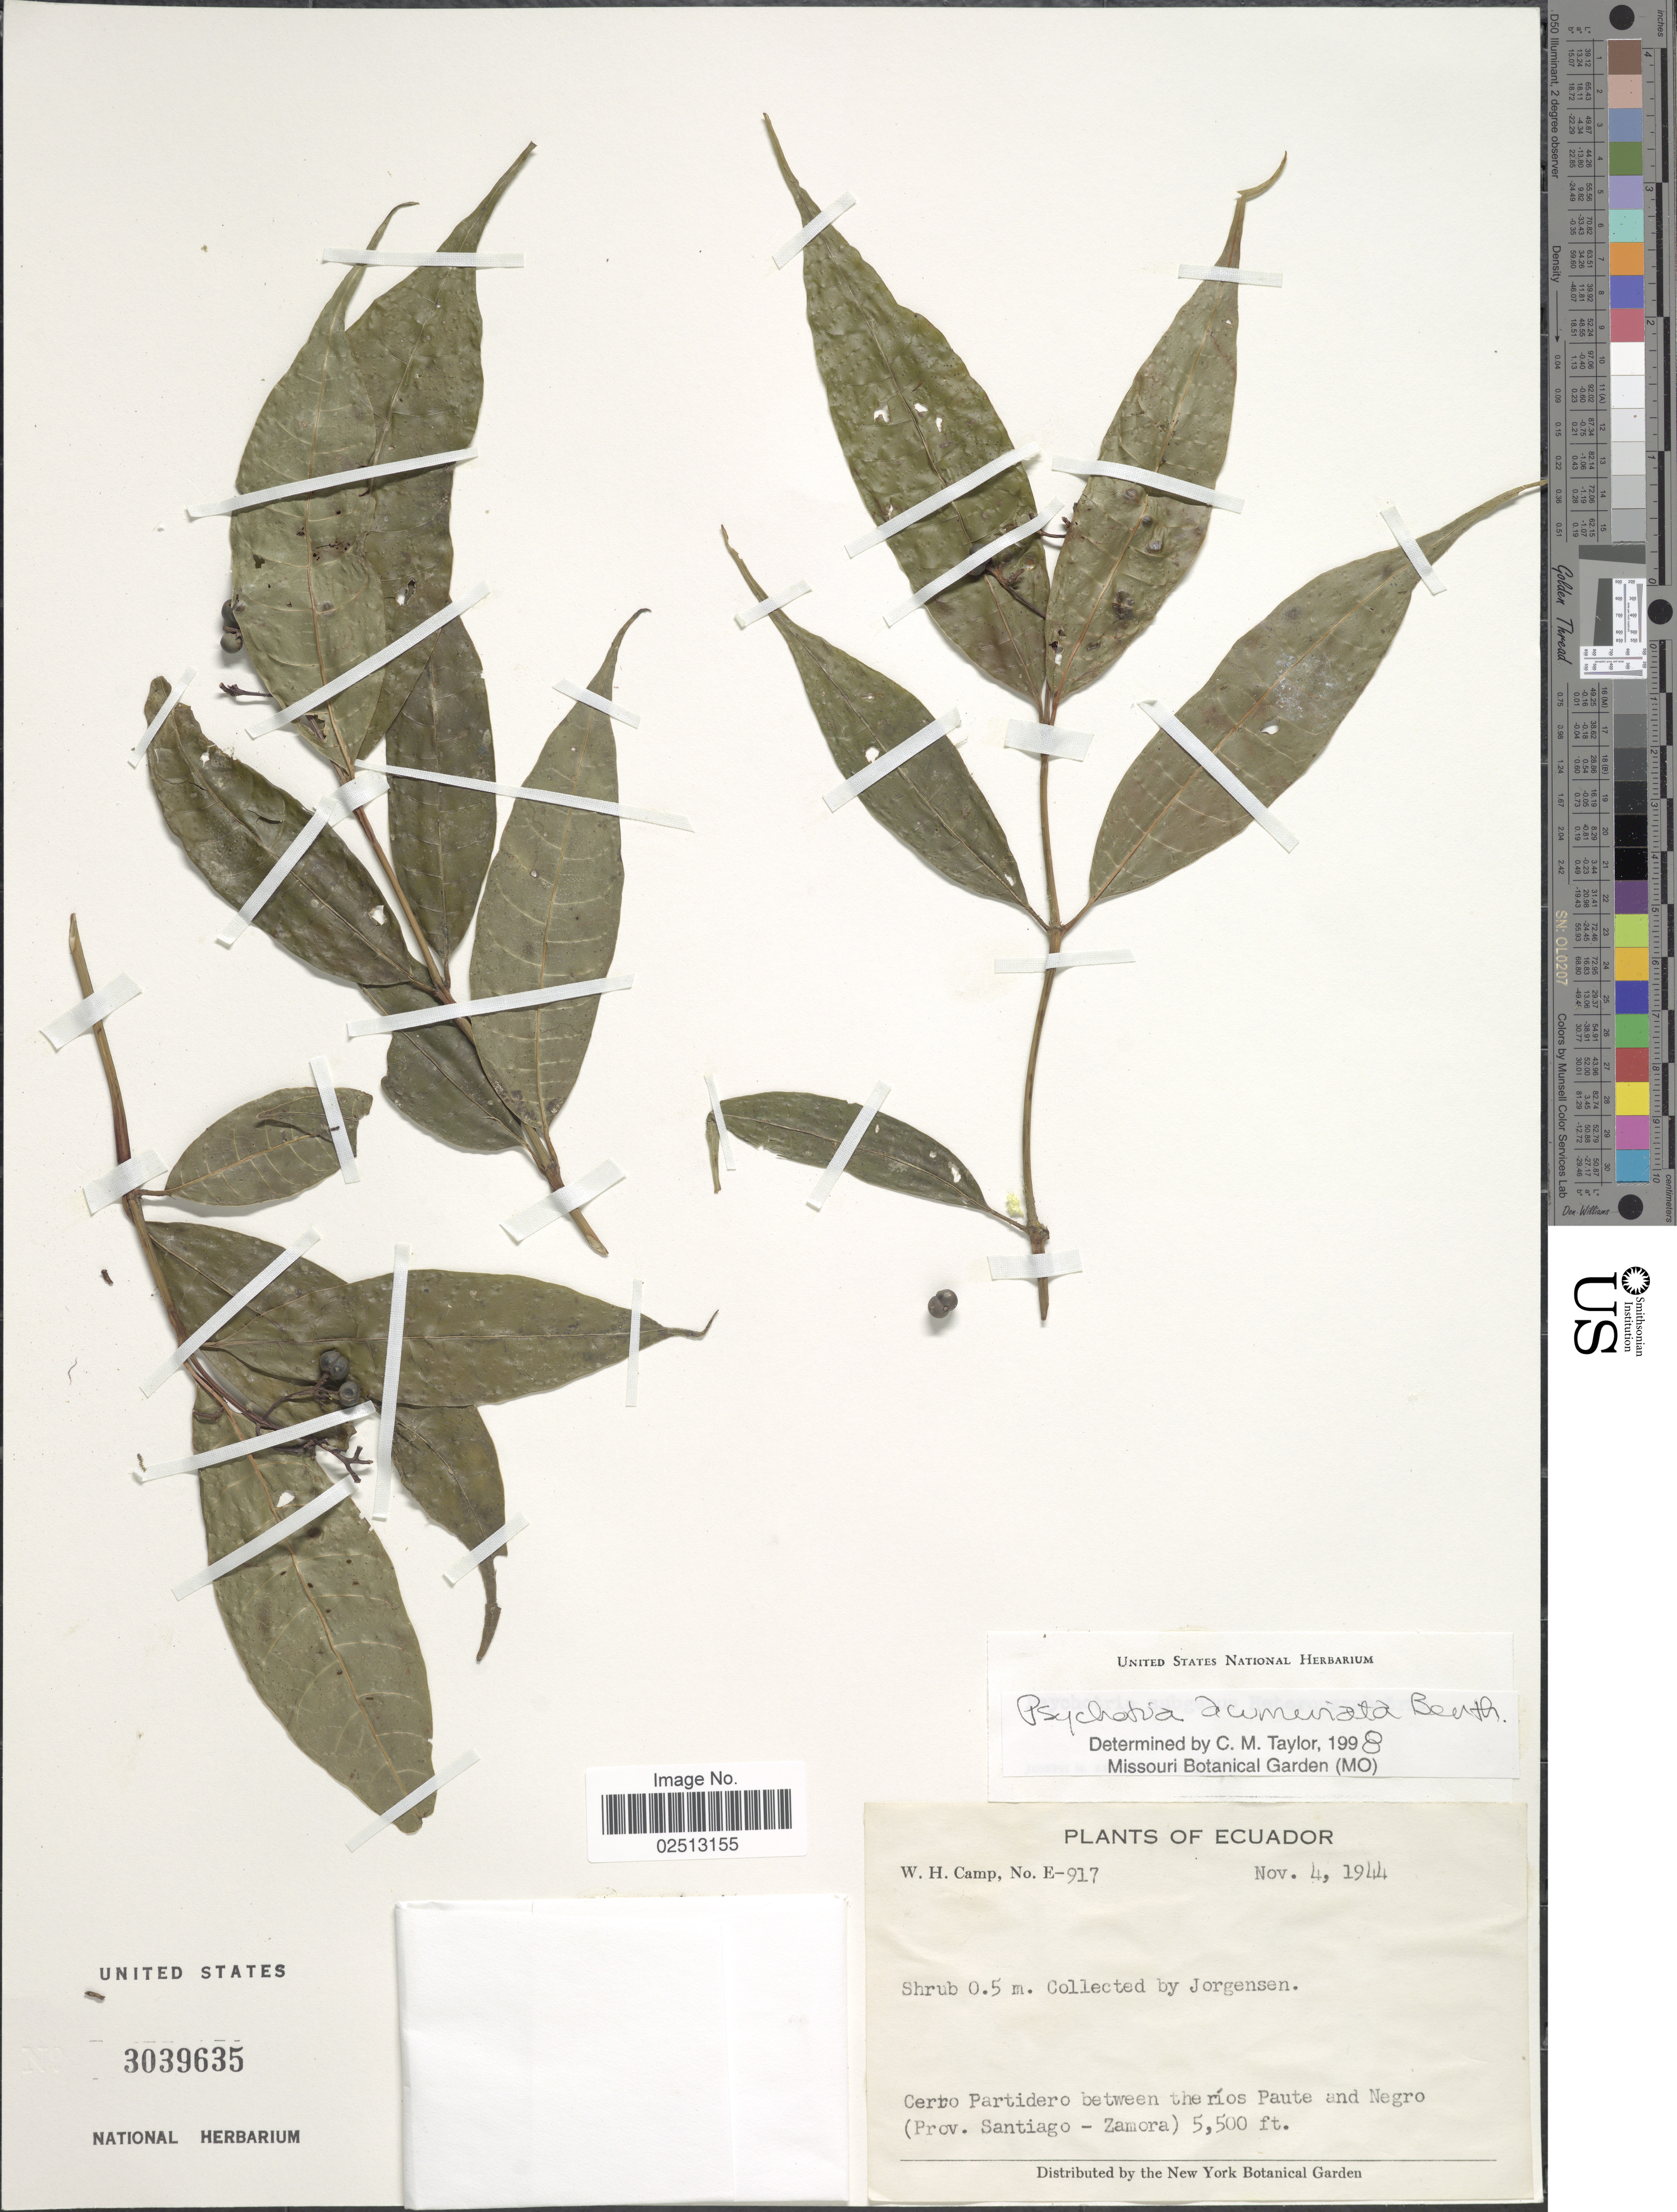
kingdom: Plantae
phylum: Tracheophyta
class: Magnoliopsida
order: Gentianales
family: Rubiaceae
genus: Psychotria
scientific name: Psychotria acuminata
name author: Benth.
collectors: W. H. Camp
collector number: E-917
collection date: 1944-11-04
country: Ecuador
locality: Ecuador, Cerro Partidero between the rios therios Paute and Negro.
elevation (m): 1676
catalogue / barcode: US 3039635